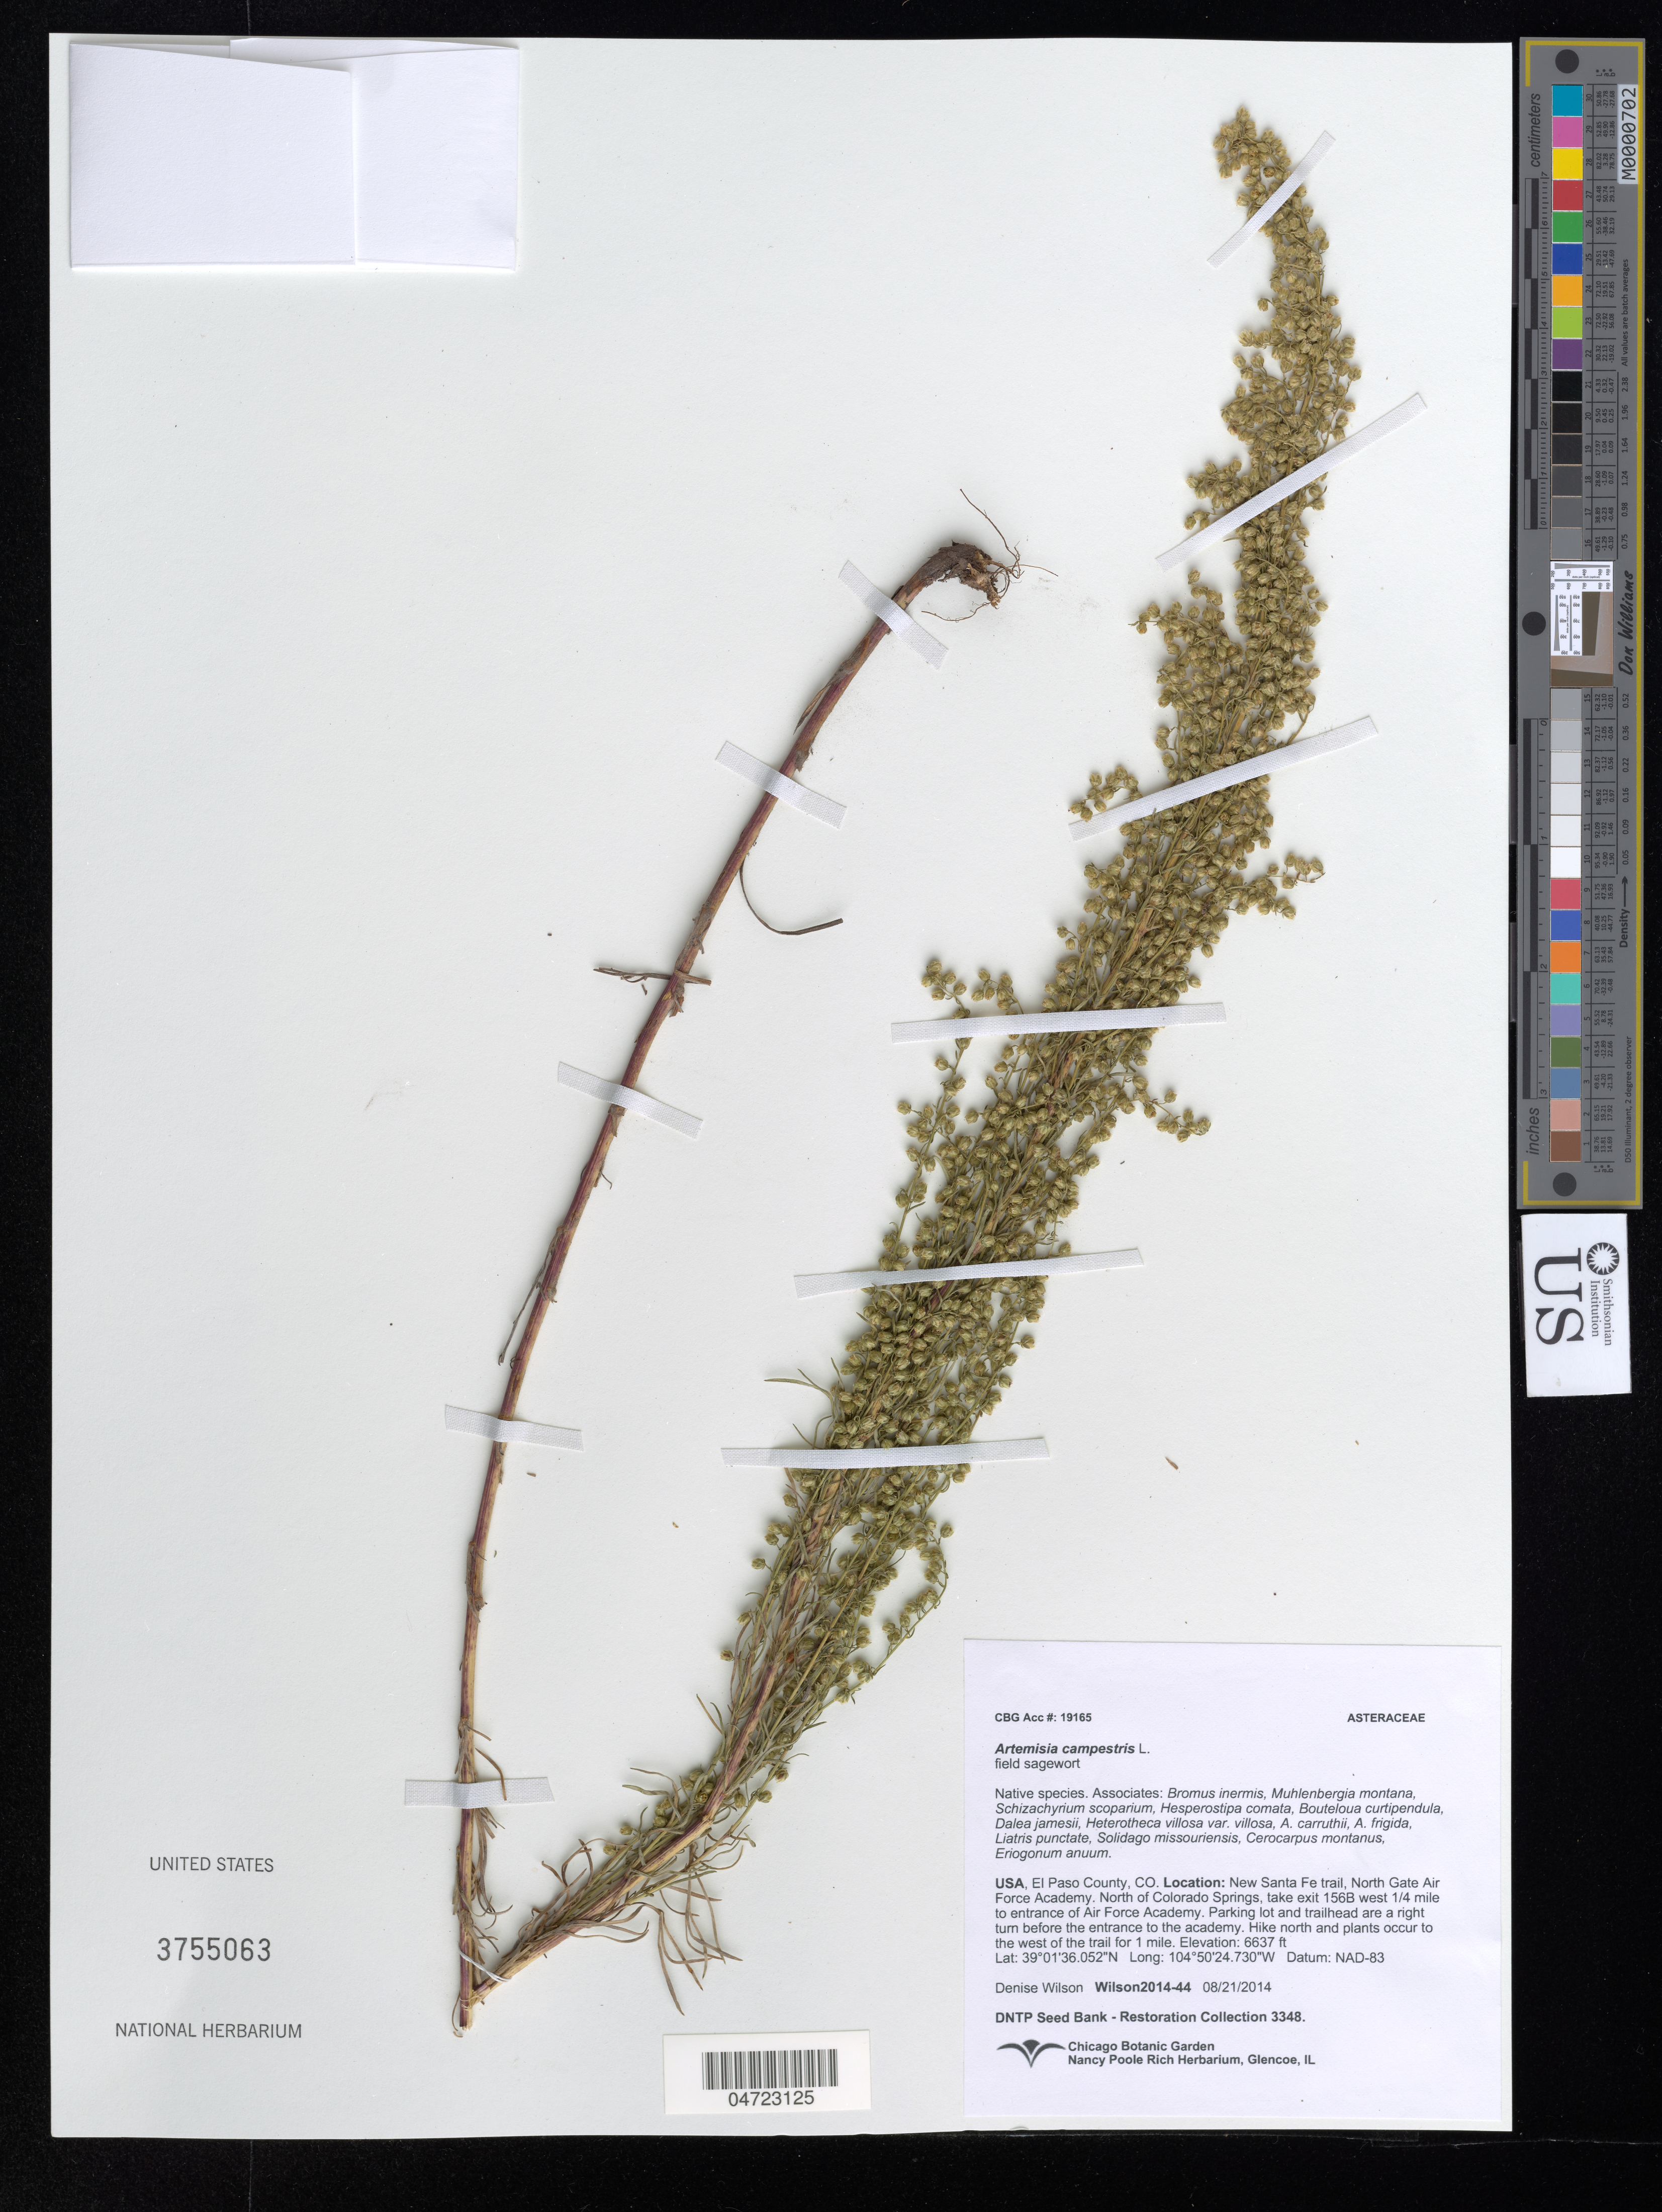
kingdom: Plantae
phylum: Tracheophyta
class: Magnoliopsida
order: Asterales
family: Asteraceae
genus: Artemisia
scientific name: Artemisia campestris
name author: L.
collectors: D. Wilson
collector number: Wilson2014-44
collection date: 2014-08-21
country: United States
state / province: Colorado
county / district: El Paso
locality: El Paso County. New Santa Fe trail, North Gate Air Force Academy. North of Colorado Springs, take exit 156B west 1/4 mile to entrance of Air Force Academy. Parking lot and trailhead are a right turn before the entrance to the academy. Hike north and plants occur to the west of the trail for 1 mile.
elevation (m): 2023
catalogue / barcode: US 3755063